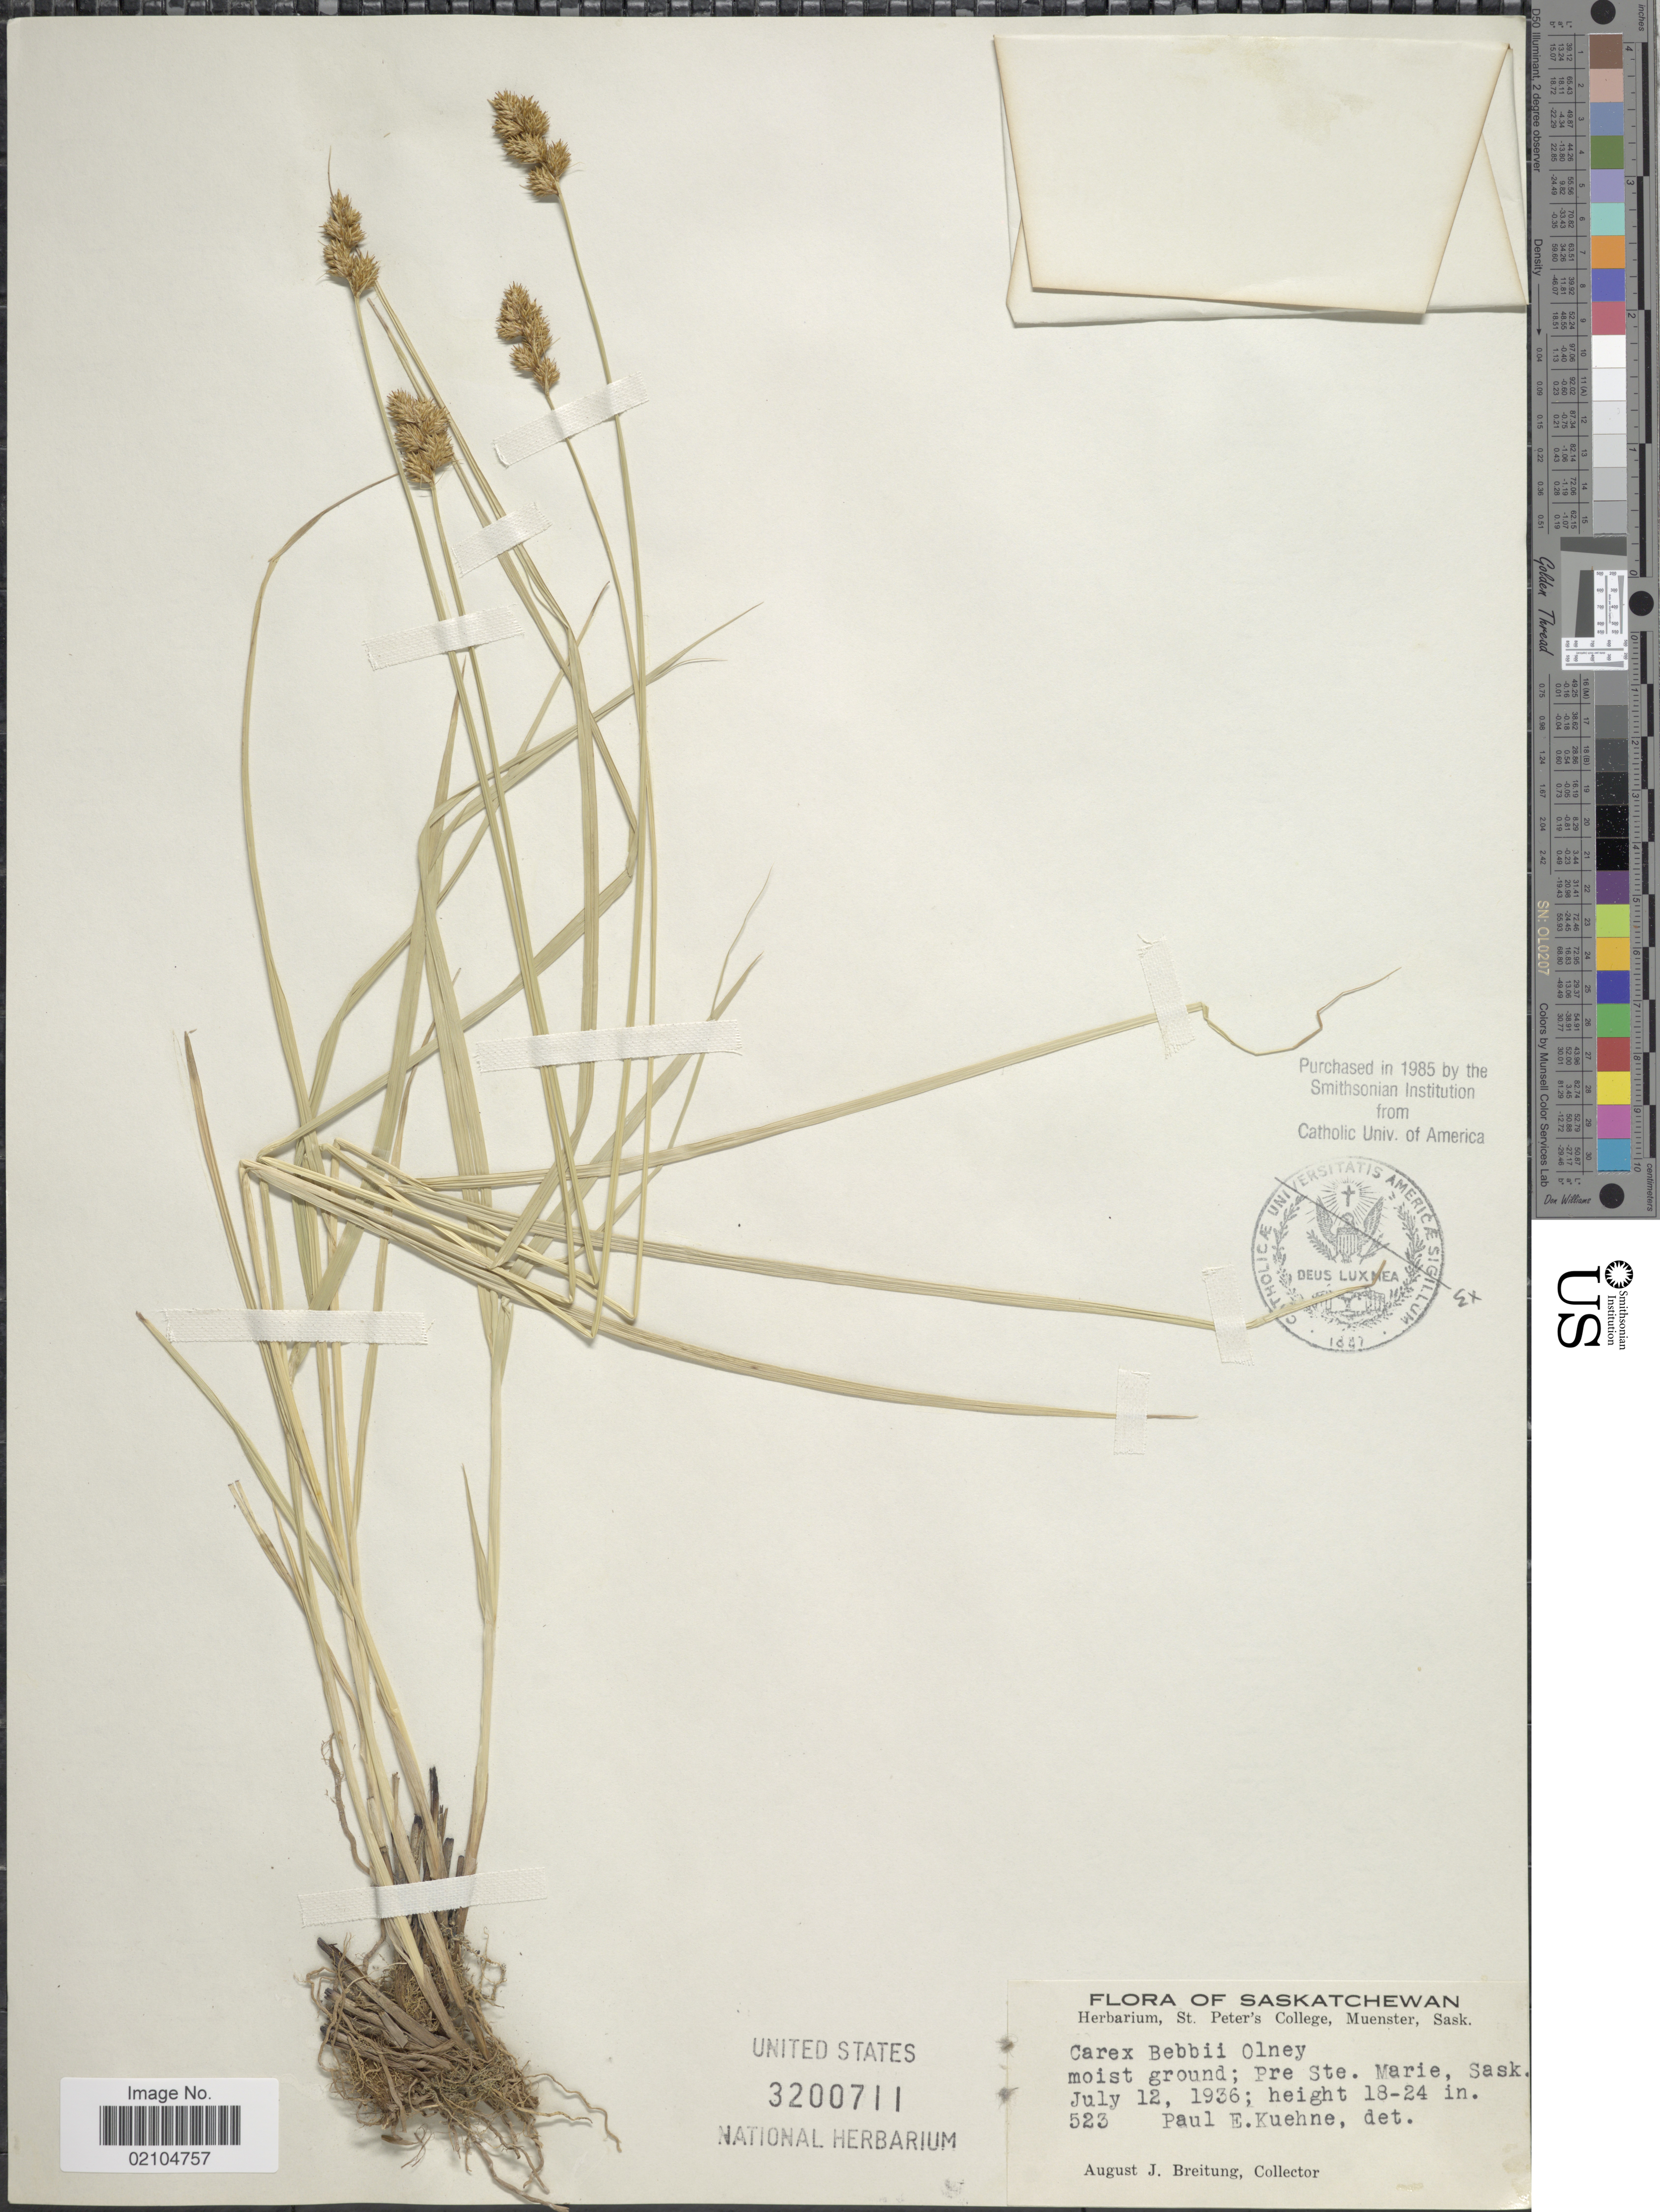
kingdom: Plantae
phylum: Tracheophyta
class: Liliopsida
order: Poales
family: Cyperaceae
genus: Carex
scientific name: Carex bebbii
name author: (L.H. Bailey) Olney ex Fernald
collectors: A. Breitung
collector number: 523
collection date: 1936-07-12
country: Canada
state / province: Saskatchewan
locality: Moist ground; Pre Ste. Marie.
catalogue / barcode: US 3200711